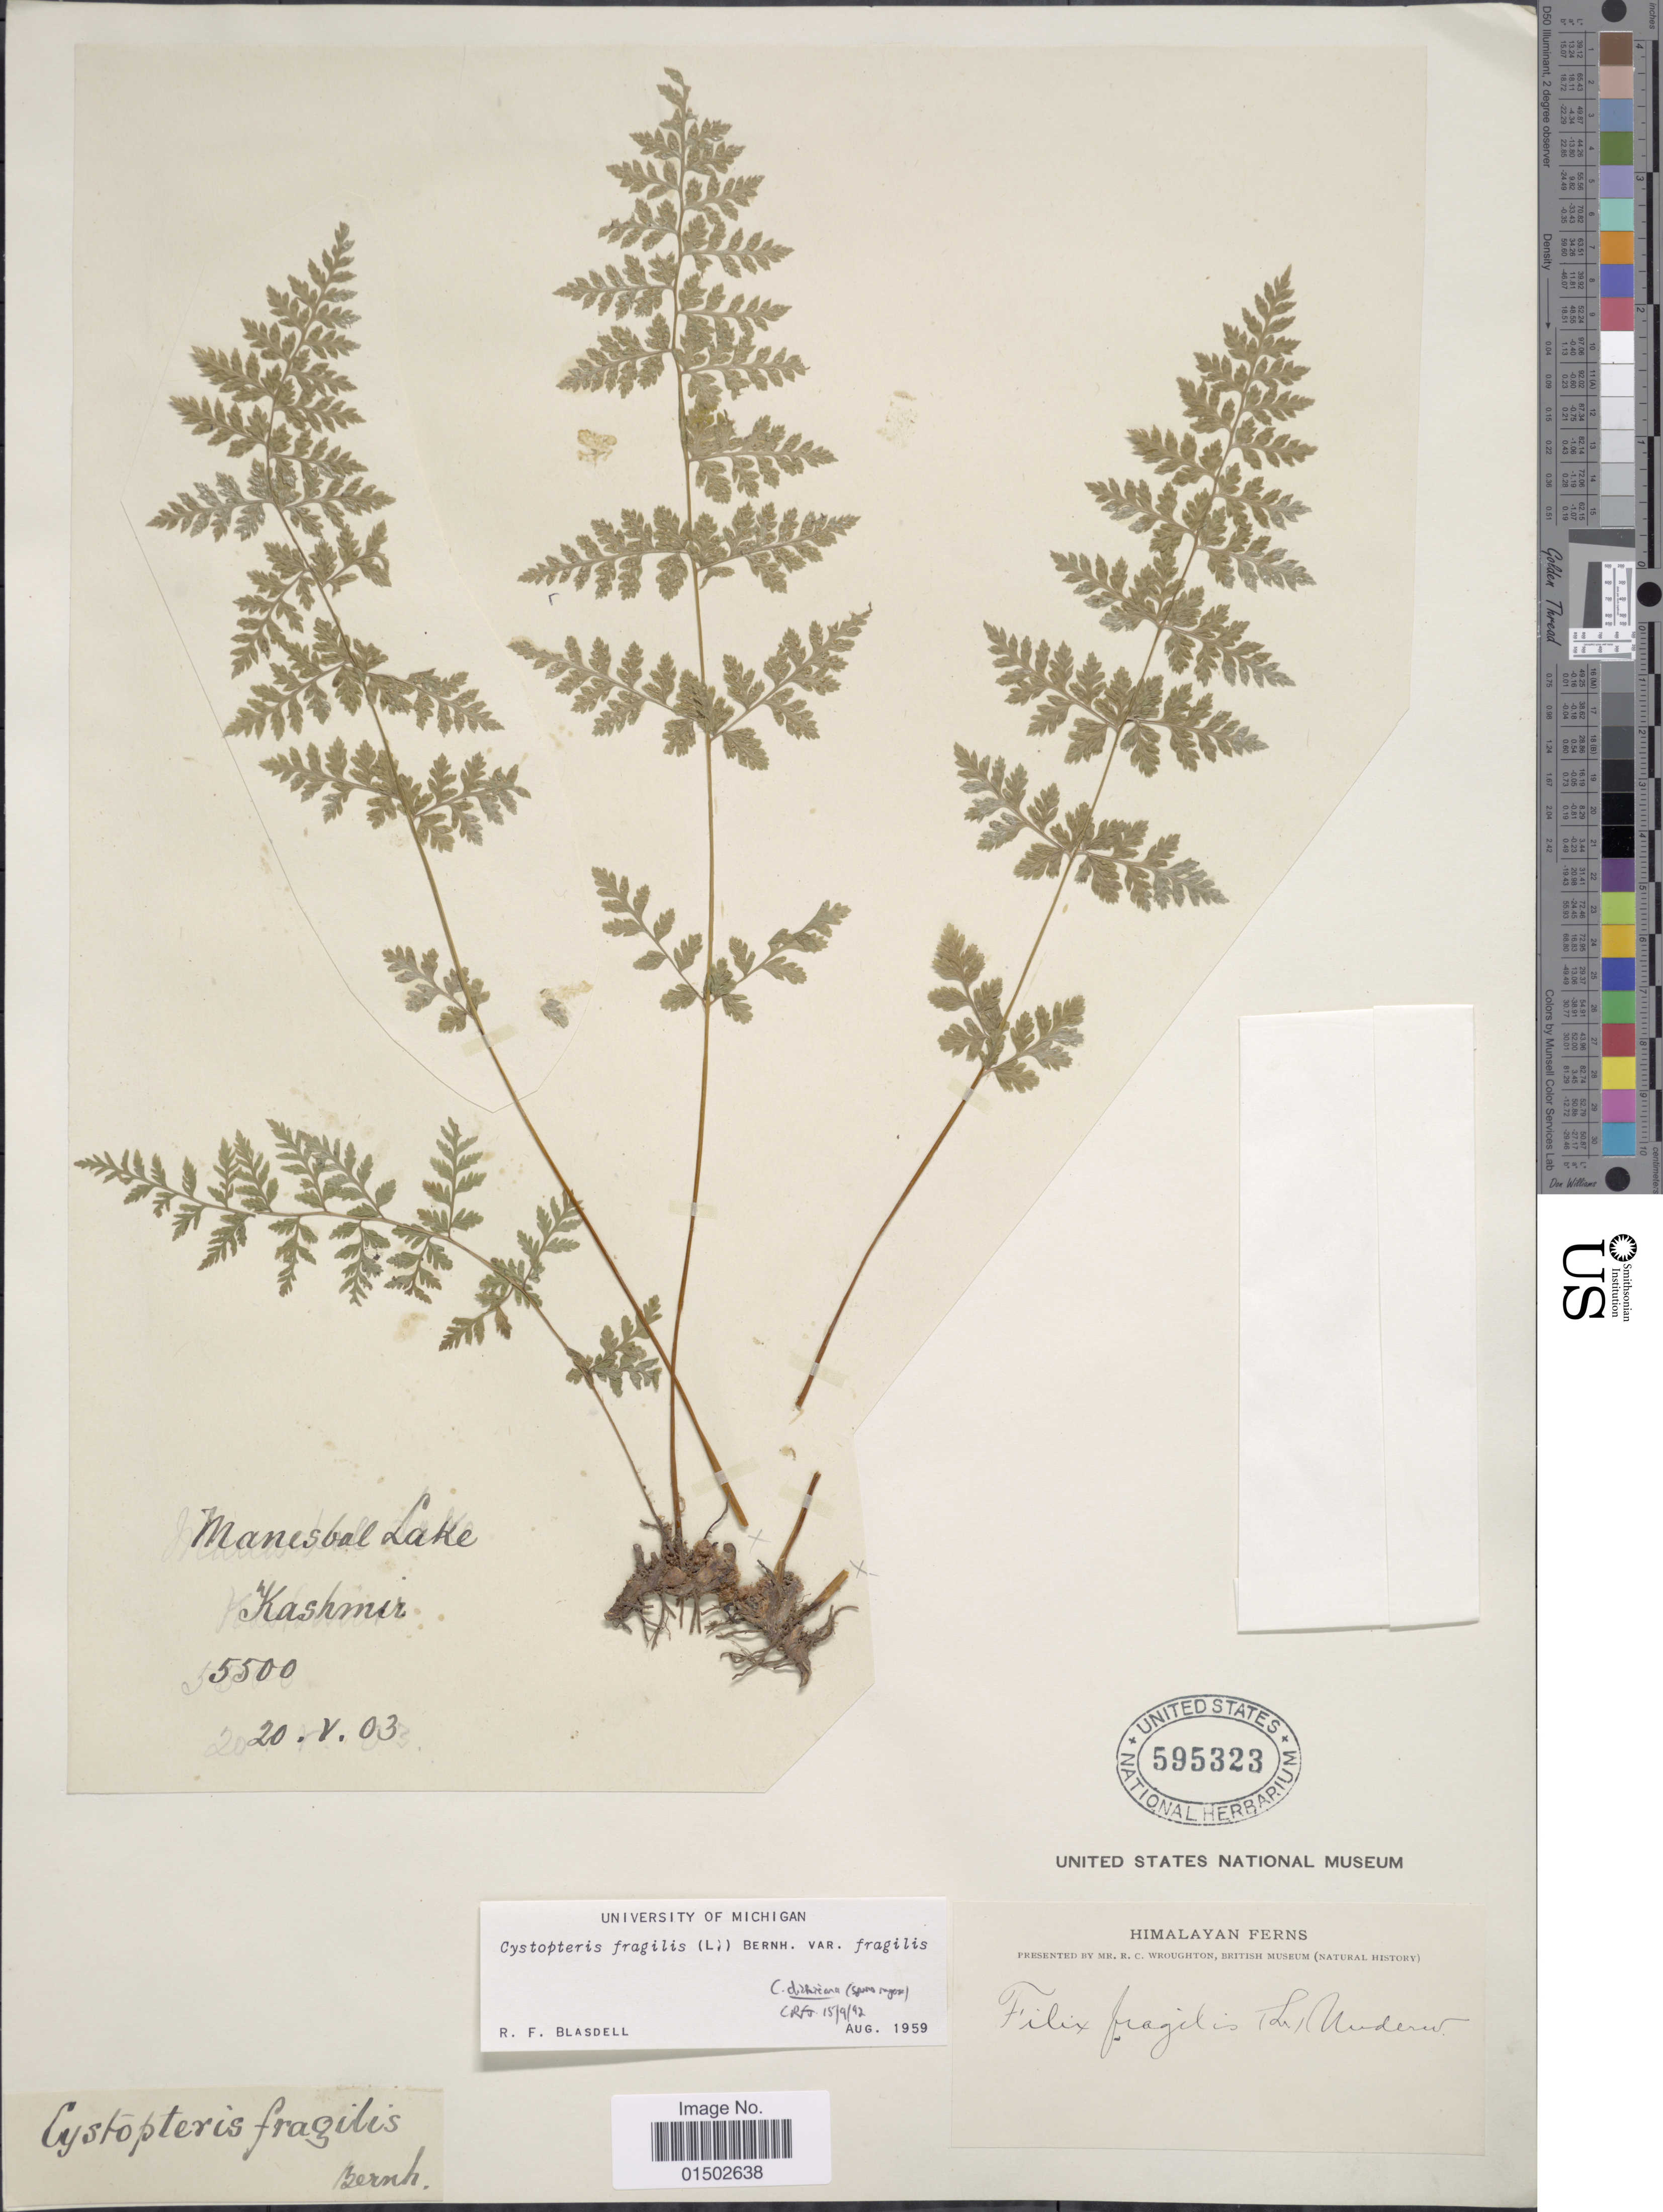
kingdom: Plantae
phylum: Tracheophyta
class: Polypodiopsida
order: Polypodiales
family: Cystopteridaceae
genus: Cystopteris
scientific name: Cystopteris fragilis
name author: (L.) Bernh.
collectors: R. Wroughton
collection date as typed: Transcribed d/m/y: 20/5/3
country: India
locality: Himalayan Ferns, manesbal lake, Kashmir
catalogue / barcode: US 595323